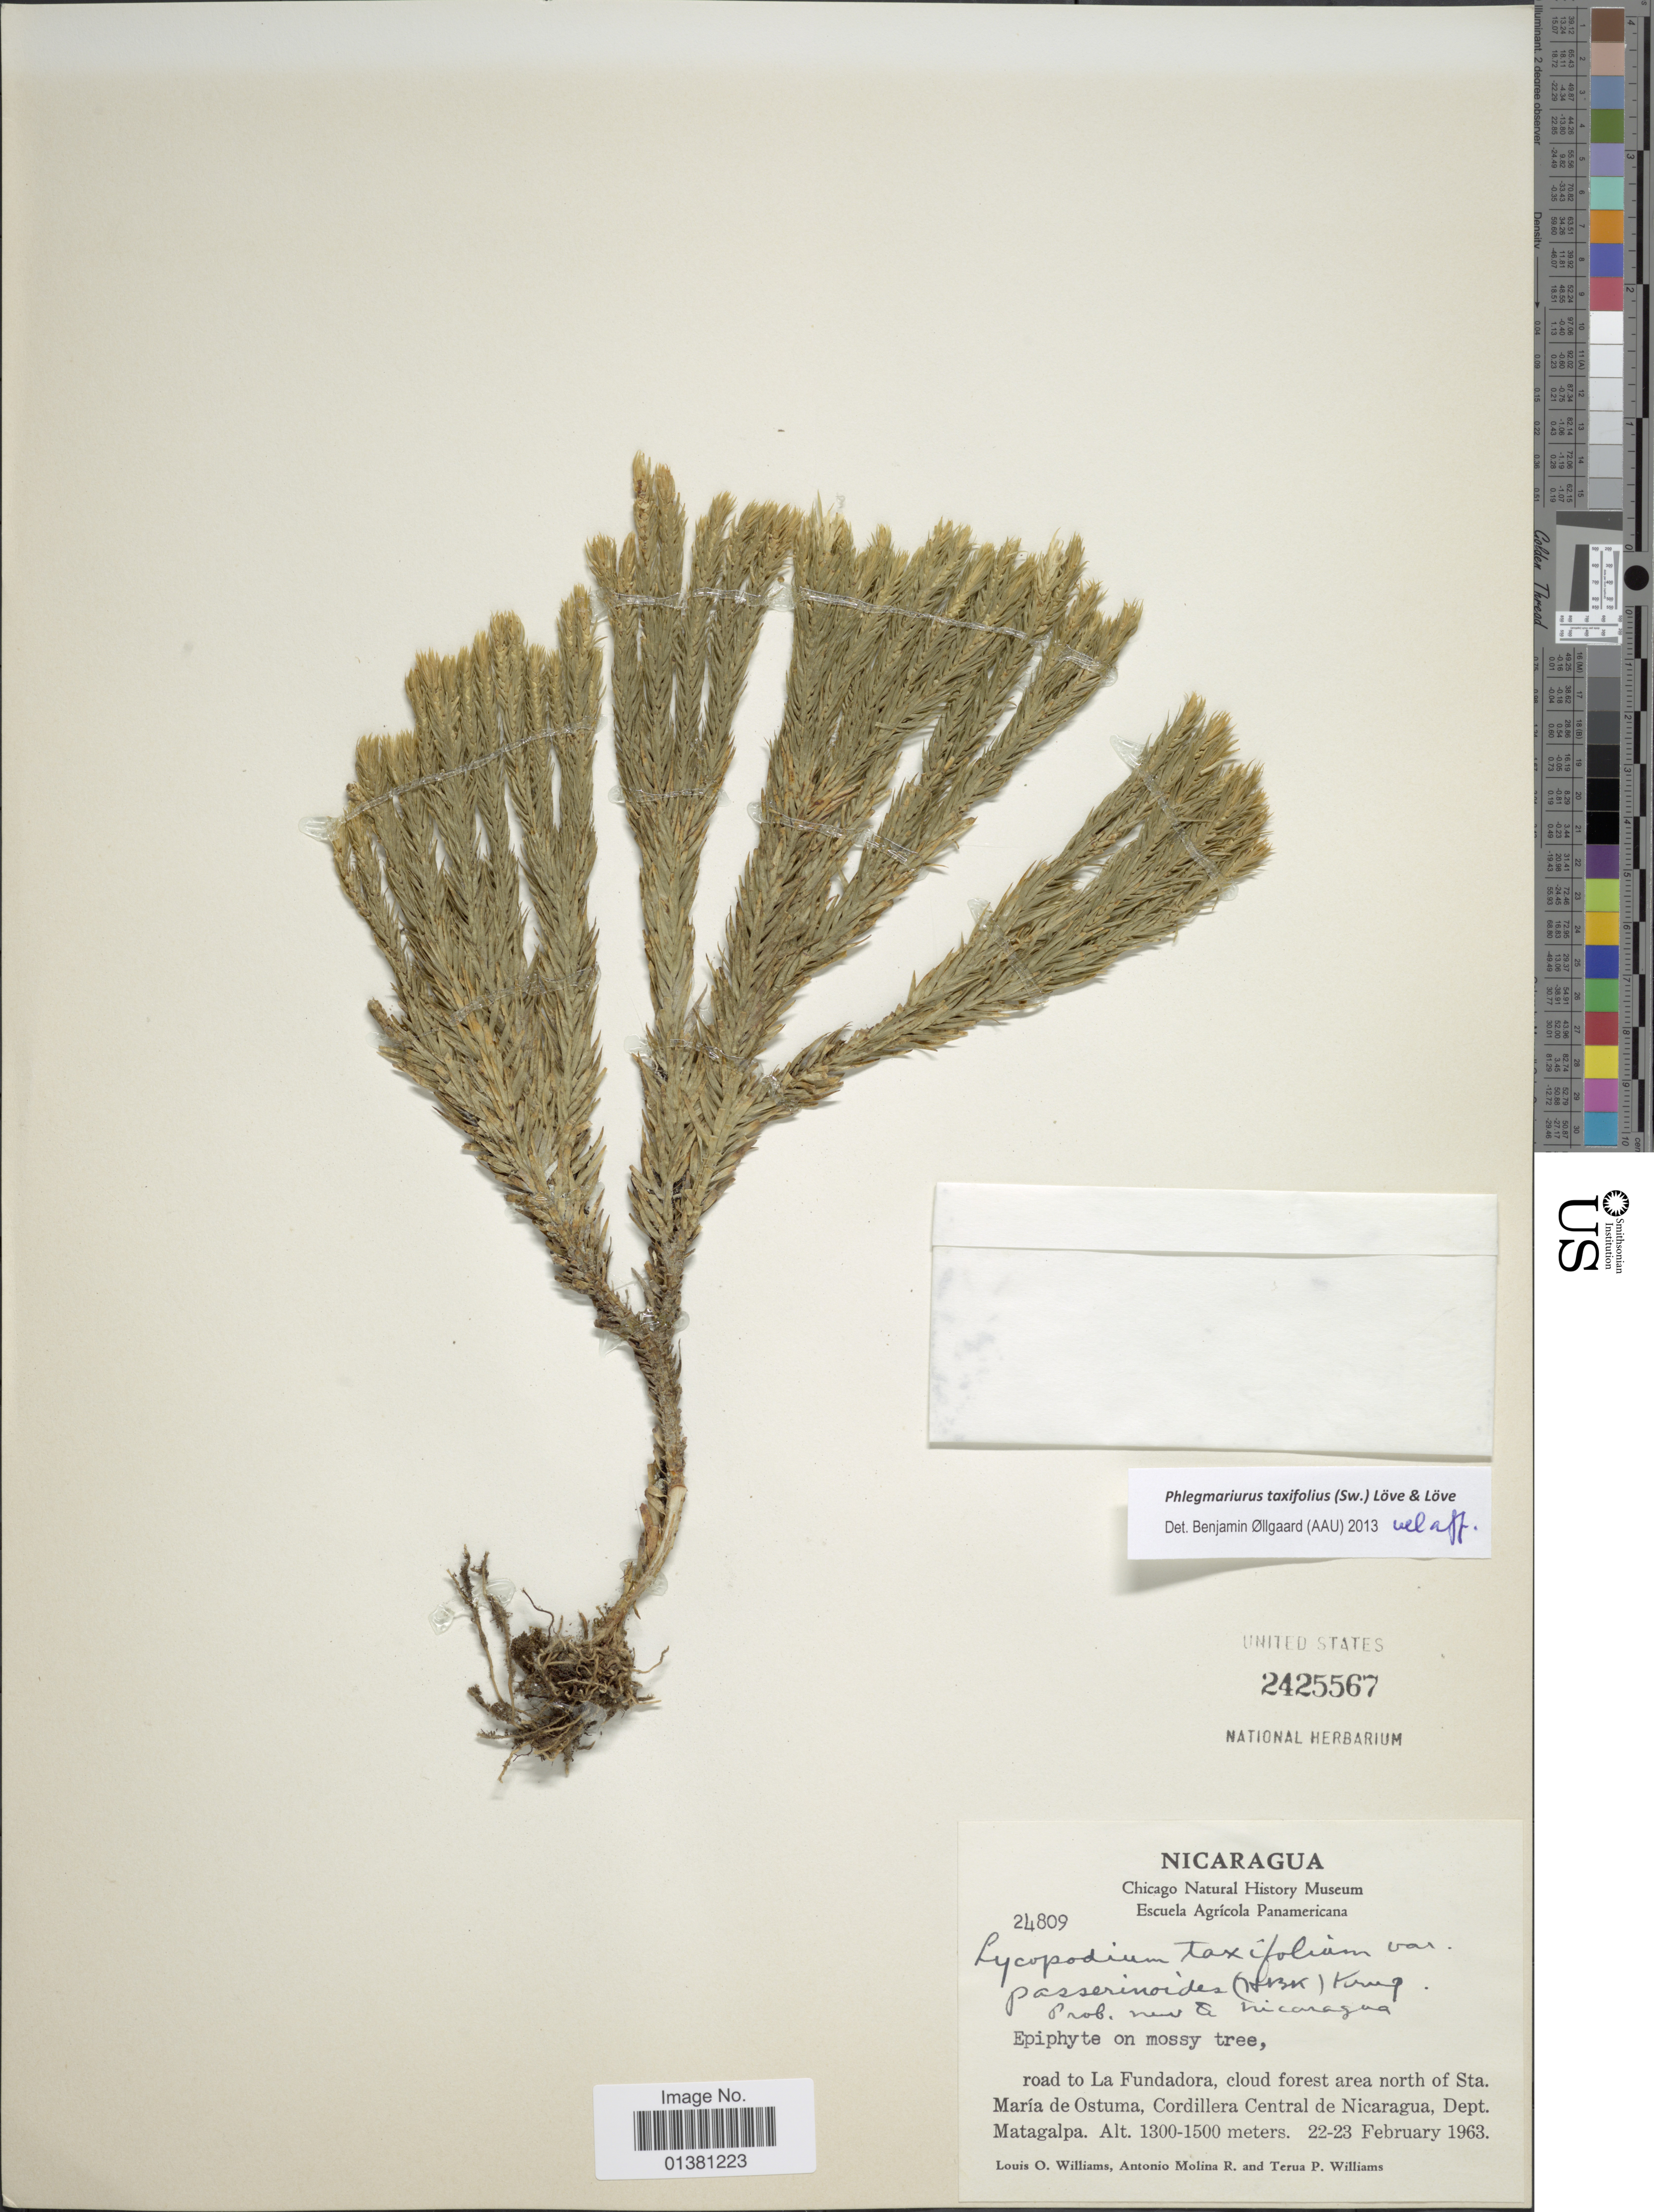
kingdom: Plantae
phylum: Tracheophyta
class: Lycopodiopsida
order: Lycopodiales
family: Lycopodiaceae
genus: Phlegmariurus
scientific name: Phlegmariurus taxifolius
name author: (Sw.) Á. Löve & D. Löve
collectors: L. O. Williams, A. Molina R. & T. P. Williams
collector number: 24809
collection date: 1963-02-22/1963-02-23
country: Nicaragua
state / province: Matagalpa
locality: Road to La Fundadora, cloud forest area north of Sta María de Ostuma, Cordillera Central de Nicaragua, Dept Matagalpa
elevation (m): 1300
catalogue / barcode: US 2425567